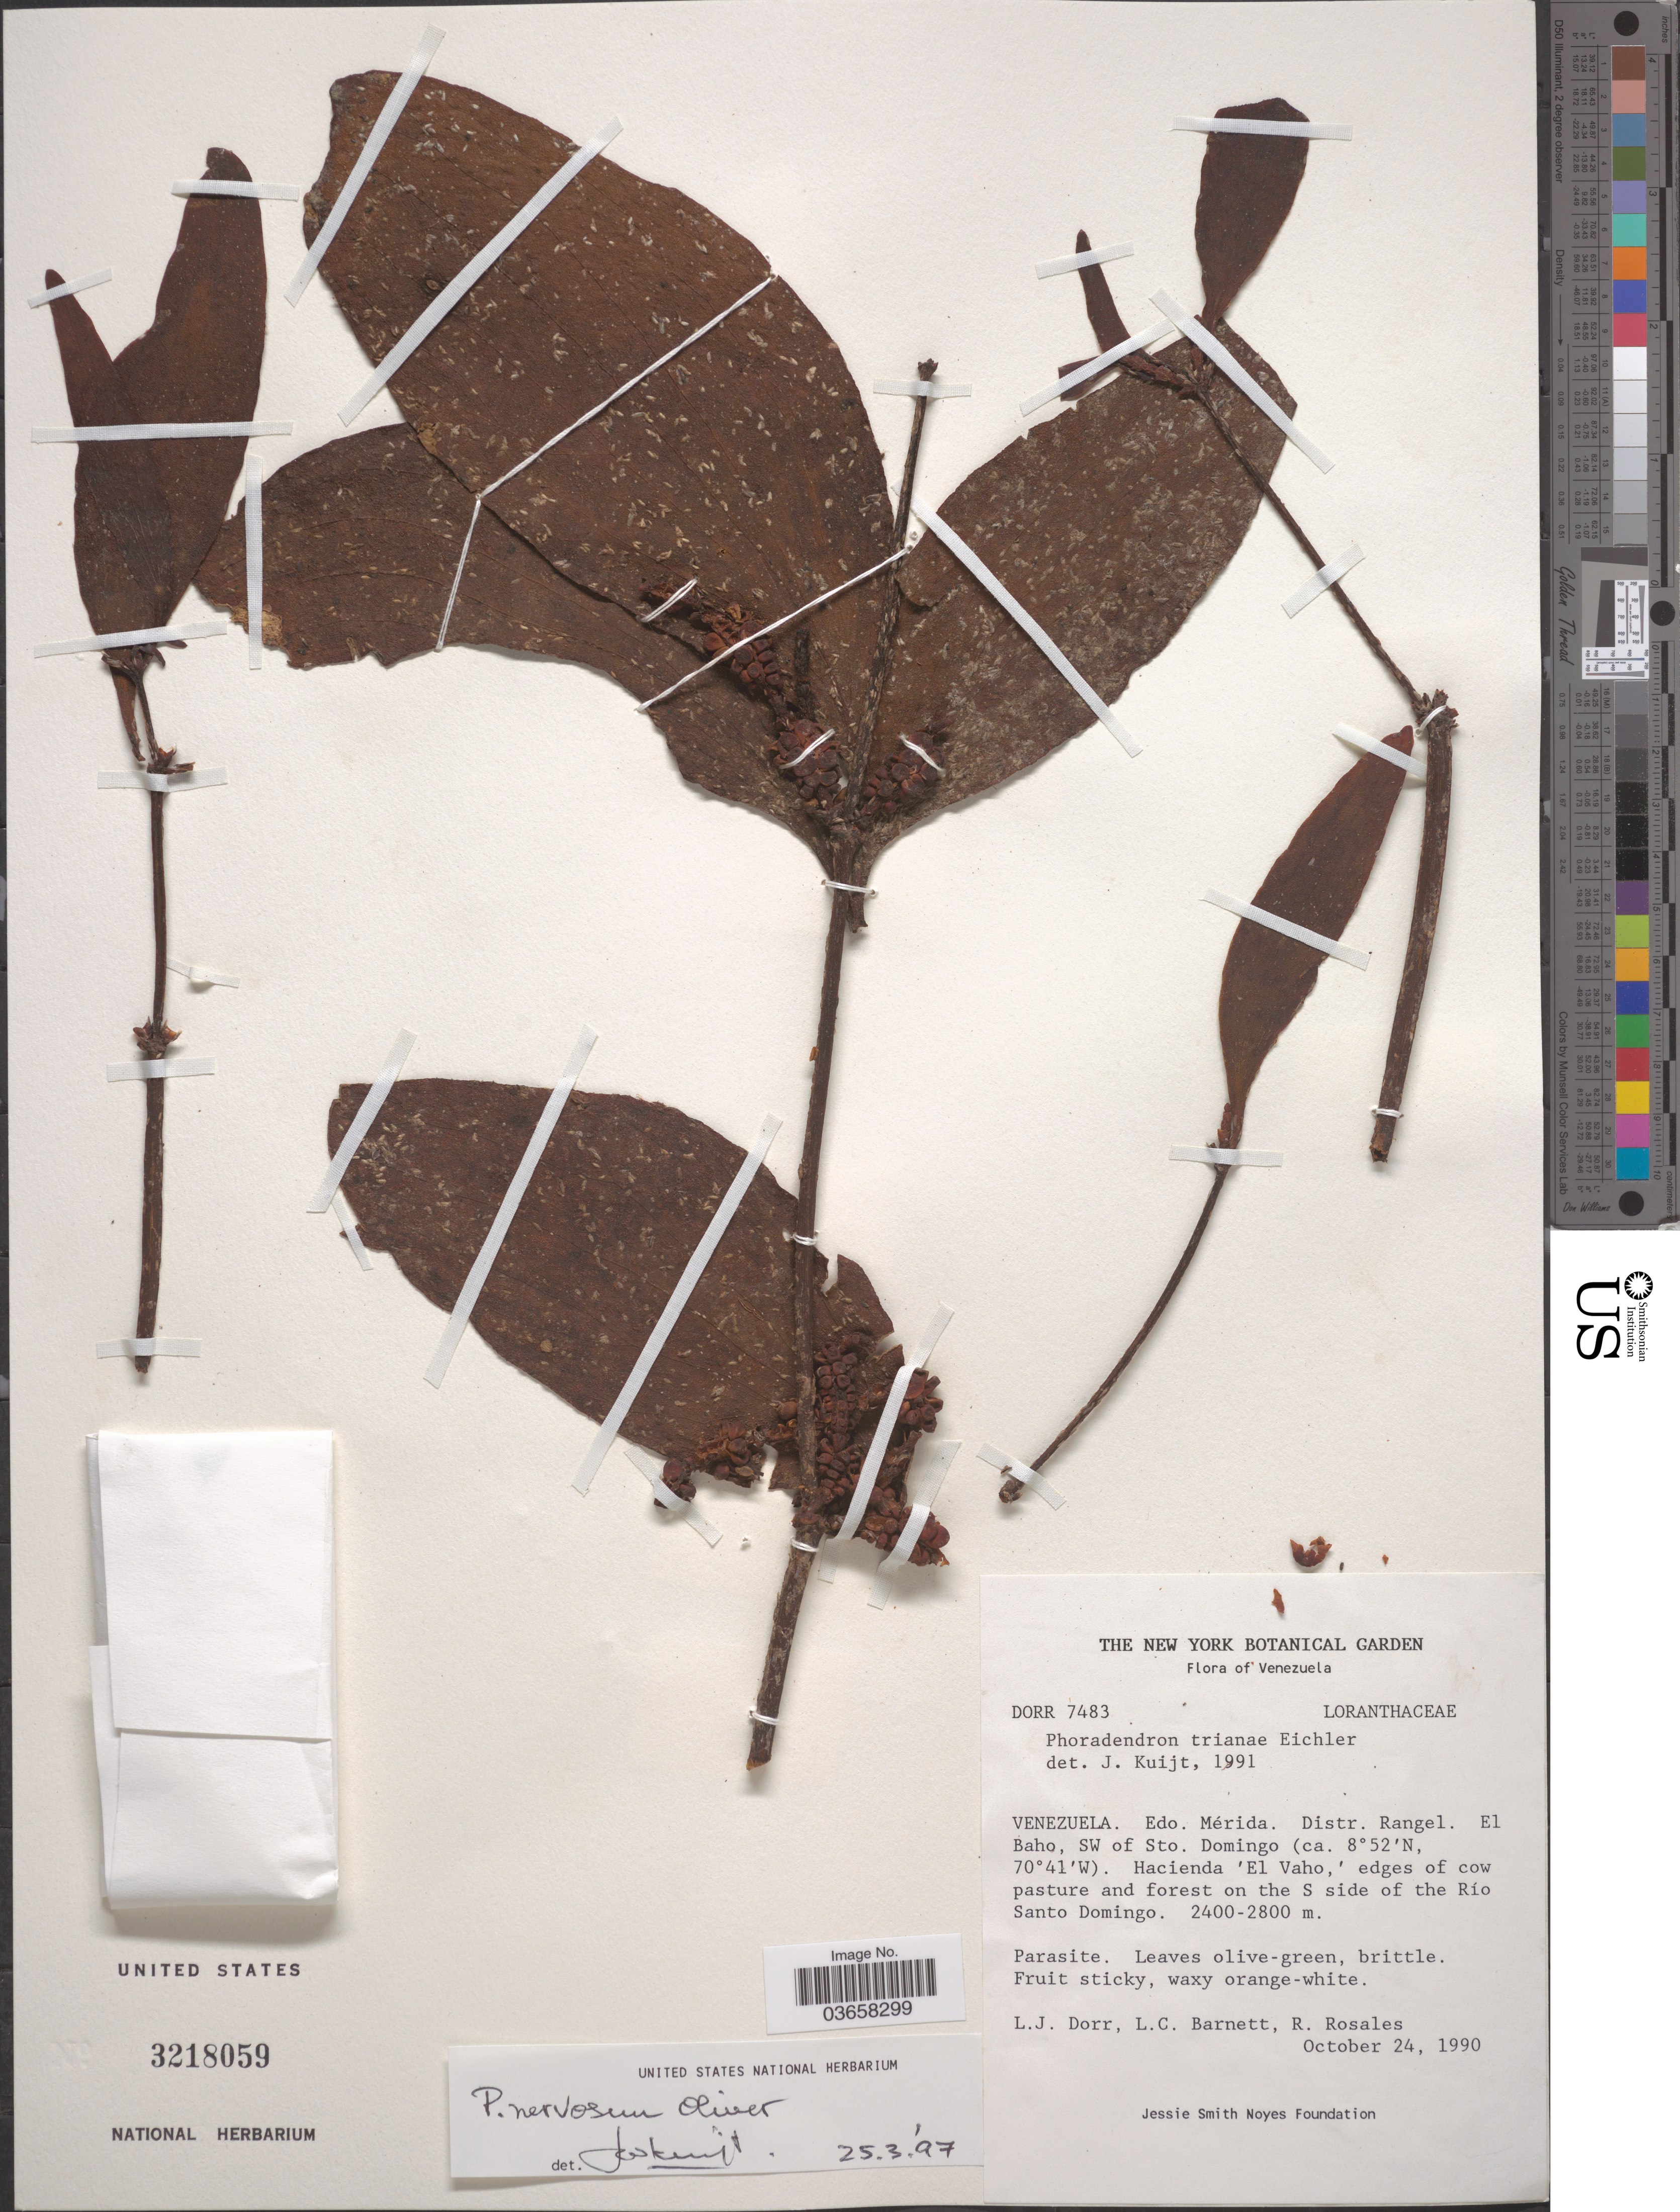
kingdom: Plantae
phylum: Tracheophyta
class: Magnoliopsida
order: Santalales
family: Viscaceae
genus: Phoradendron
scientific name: Phoradendron nervosum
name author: Oliv.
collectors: L. J. Dorr, L. C. Barnett & R. Rosales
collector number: DORR7483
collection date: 1990-10-24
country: Venezuela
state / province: Mérida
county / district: Rangel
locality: El Baho, SW of Sto. Domingo. Hacienda 'El Vaho' S side of the Río Santo Domingo.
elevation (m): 2400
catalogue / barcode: US 3218059